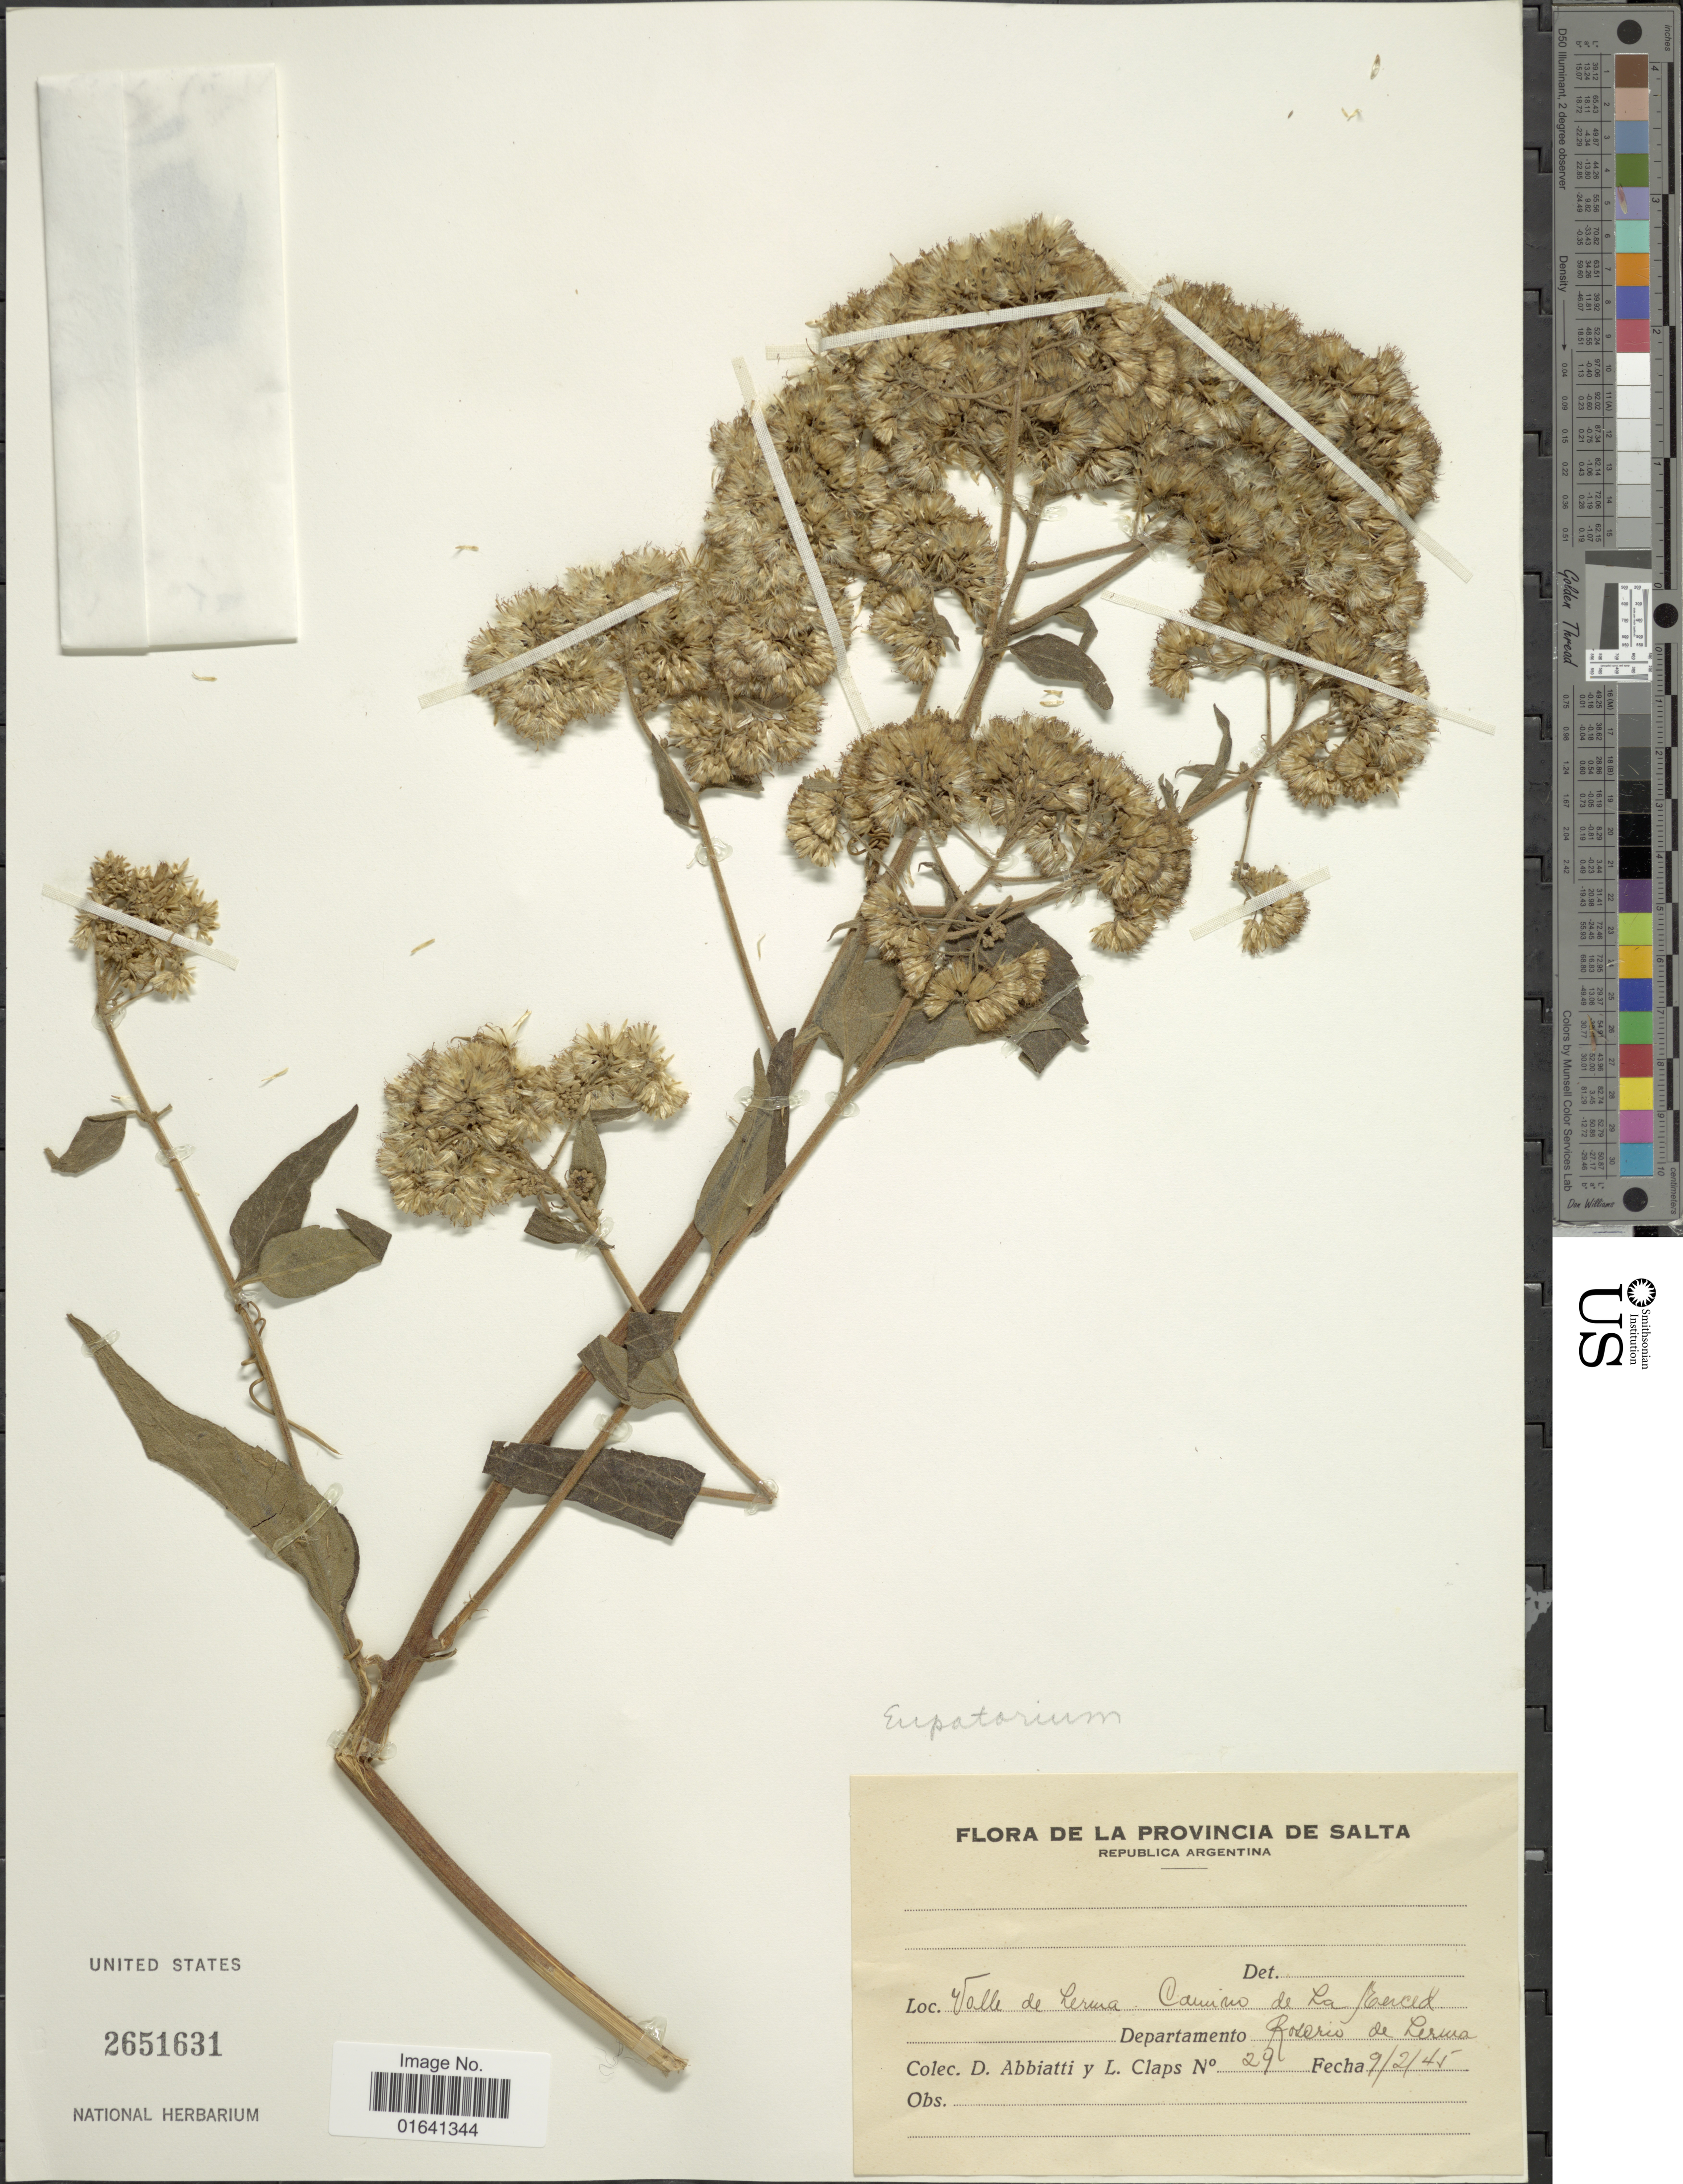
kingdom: Plantae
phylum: Tracheophyta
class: Magnoliopsida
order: Asterales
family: Asteraceae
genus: Austroeupatorium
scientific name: Austroeupatorium inulaefolium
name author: (Kunth) R.M. King & H. Rob.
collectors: D. Abbiatti & L. Claps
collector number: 29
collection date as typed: Transcribed d/m/y: 9/2/45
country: Argentina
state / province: Salta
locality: Valle de Lerma Camino de La Enced, DepartamentoRosario de Lerma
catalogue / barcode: US 2651631